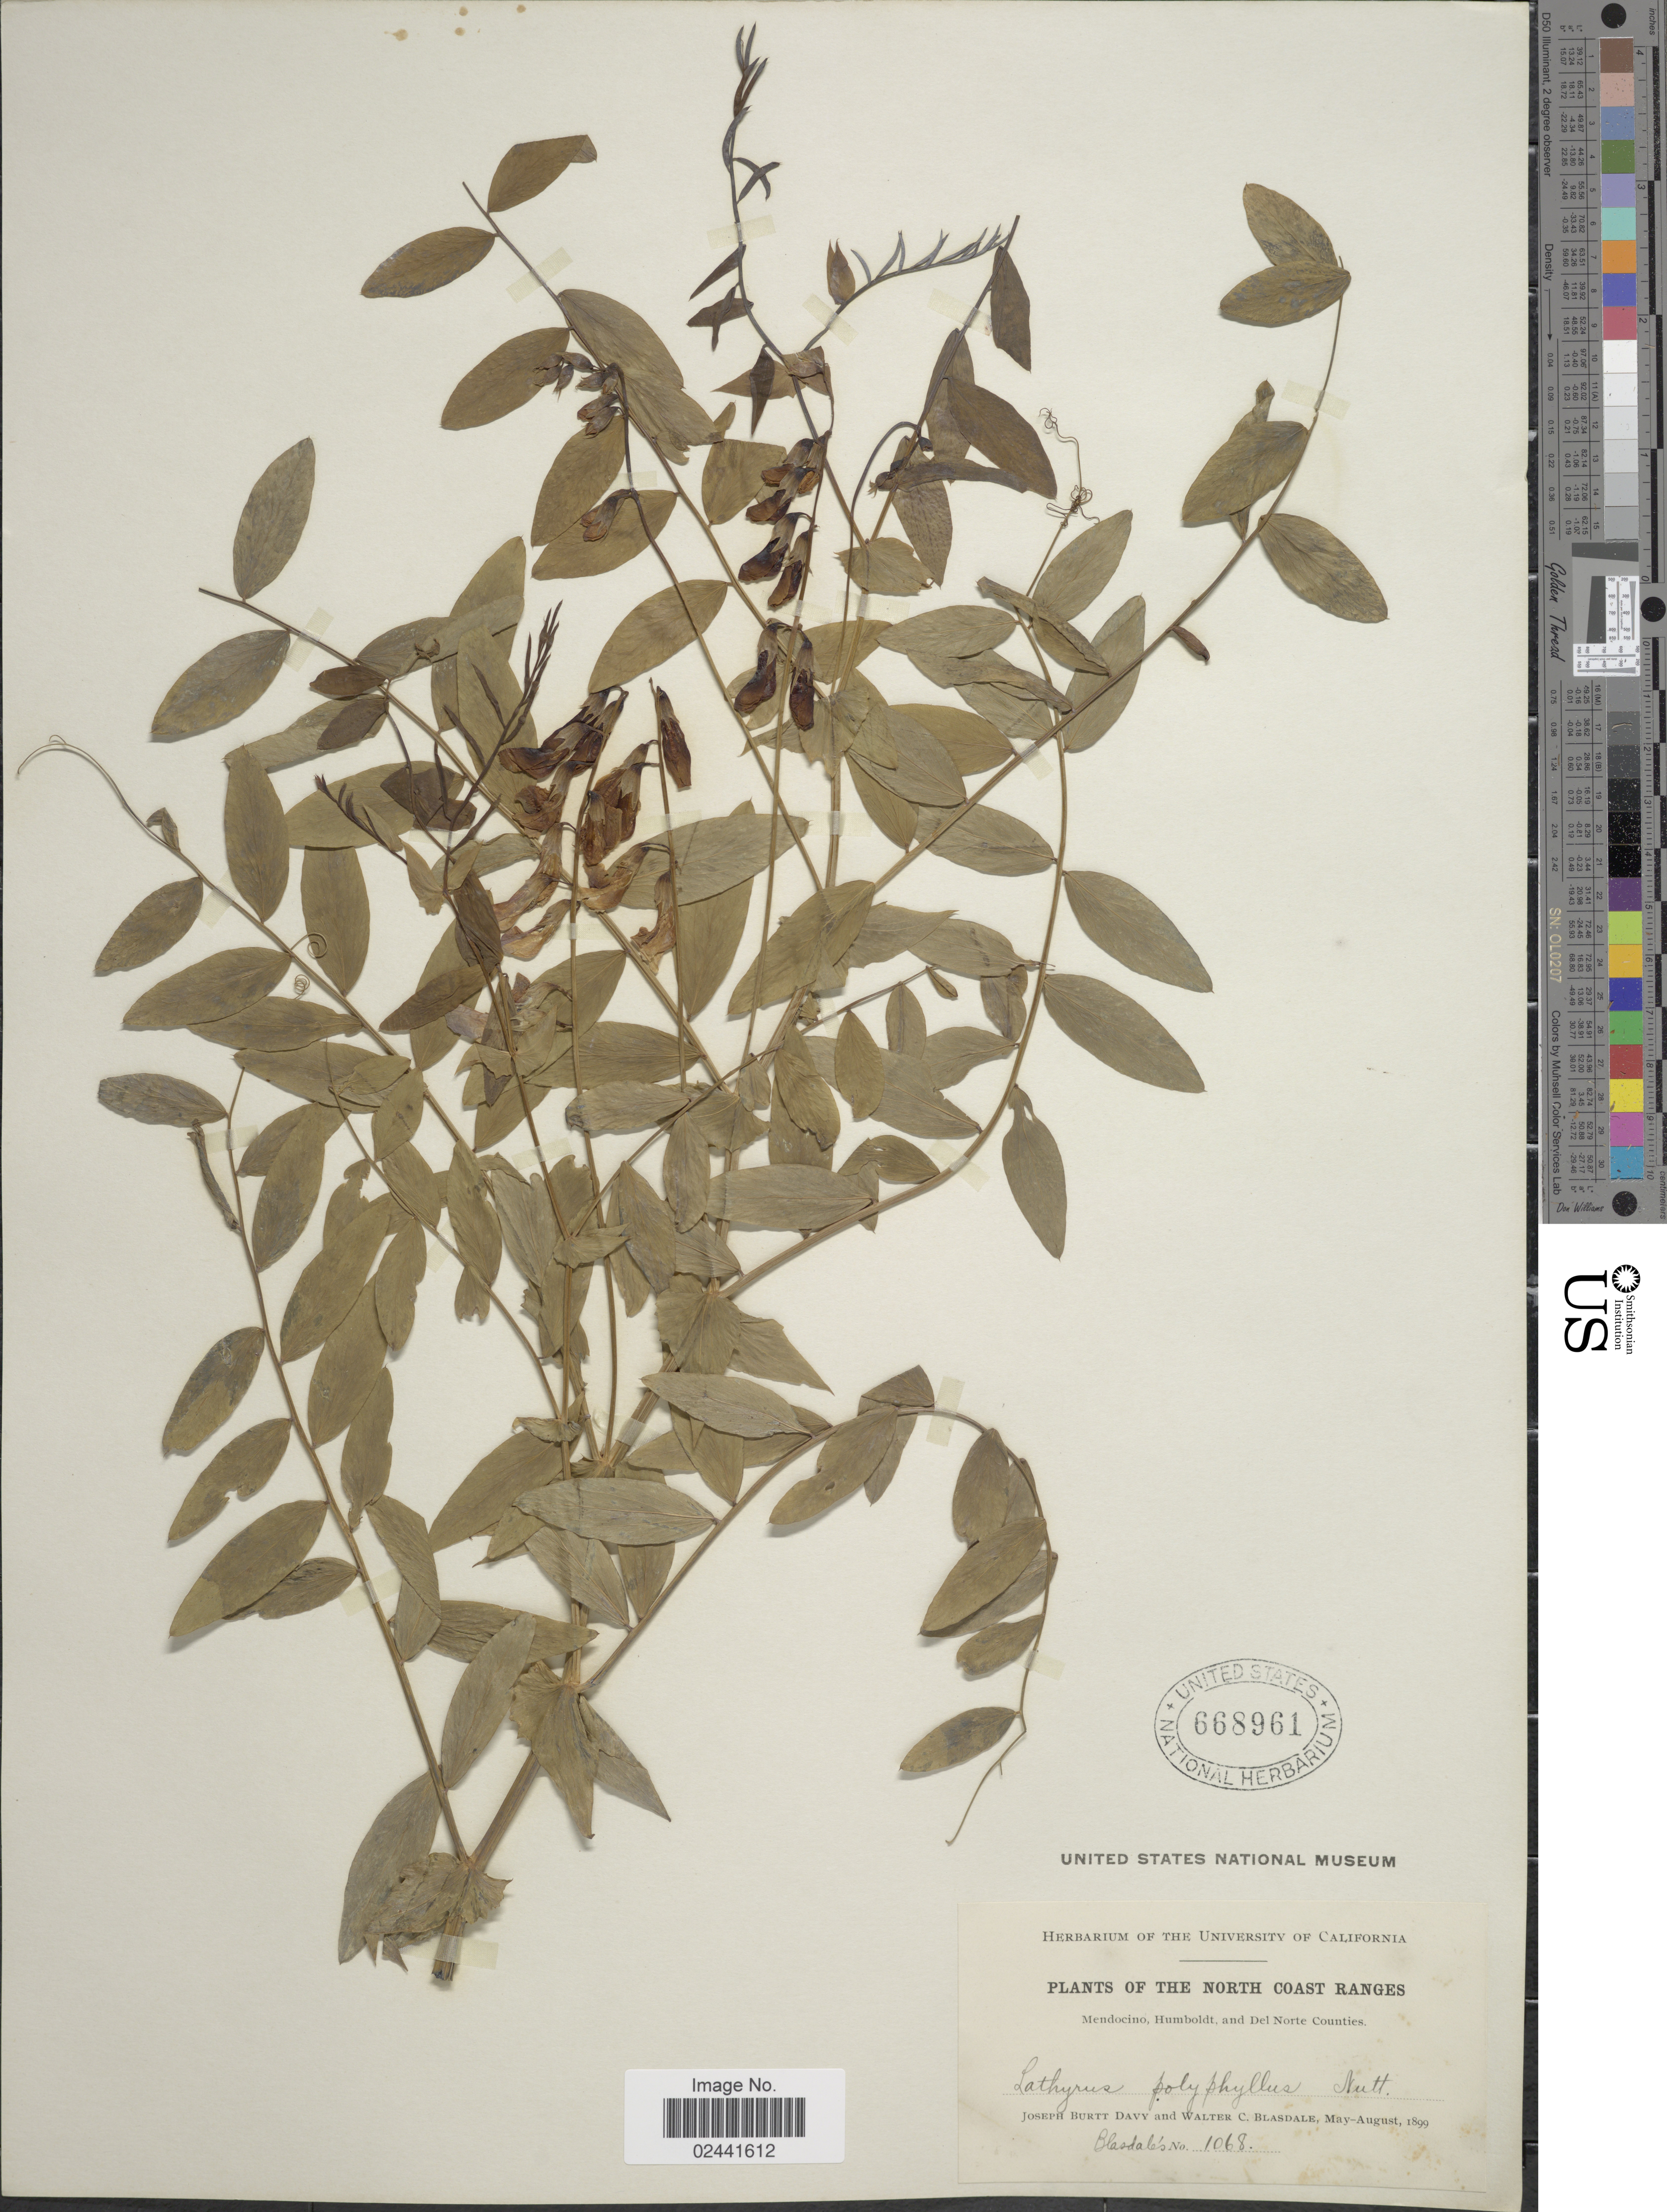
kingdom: Plantae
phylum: Tracheophyta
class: Magnoliopsida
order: Fabales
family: Fabaceae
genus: Lathyrus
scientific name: Lathyrus polyphyllus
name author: Nutt.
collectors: J. Burtt Davy & W. Blasdale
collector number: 1068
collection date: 1899-05/1899-08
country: United States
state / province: California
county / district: Mendocino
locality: The North Coast Ranges, Mendocino, Humboldt, and Del Norte Counties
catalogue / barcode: US 668961